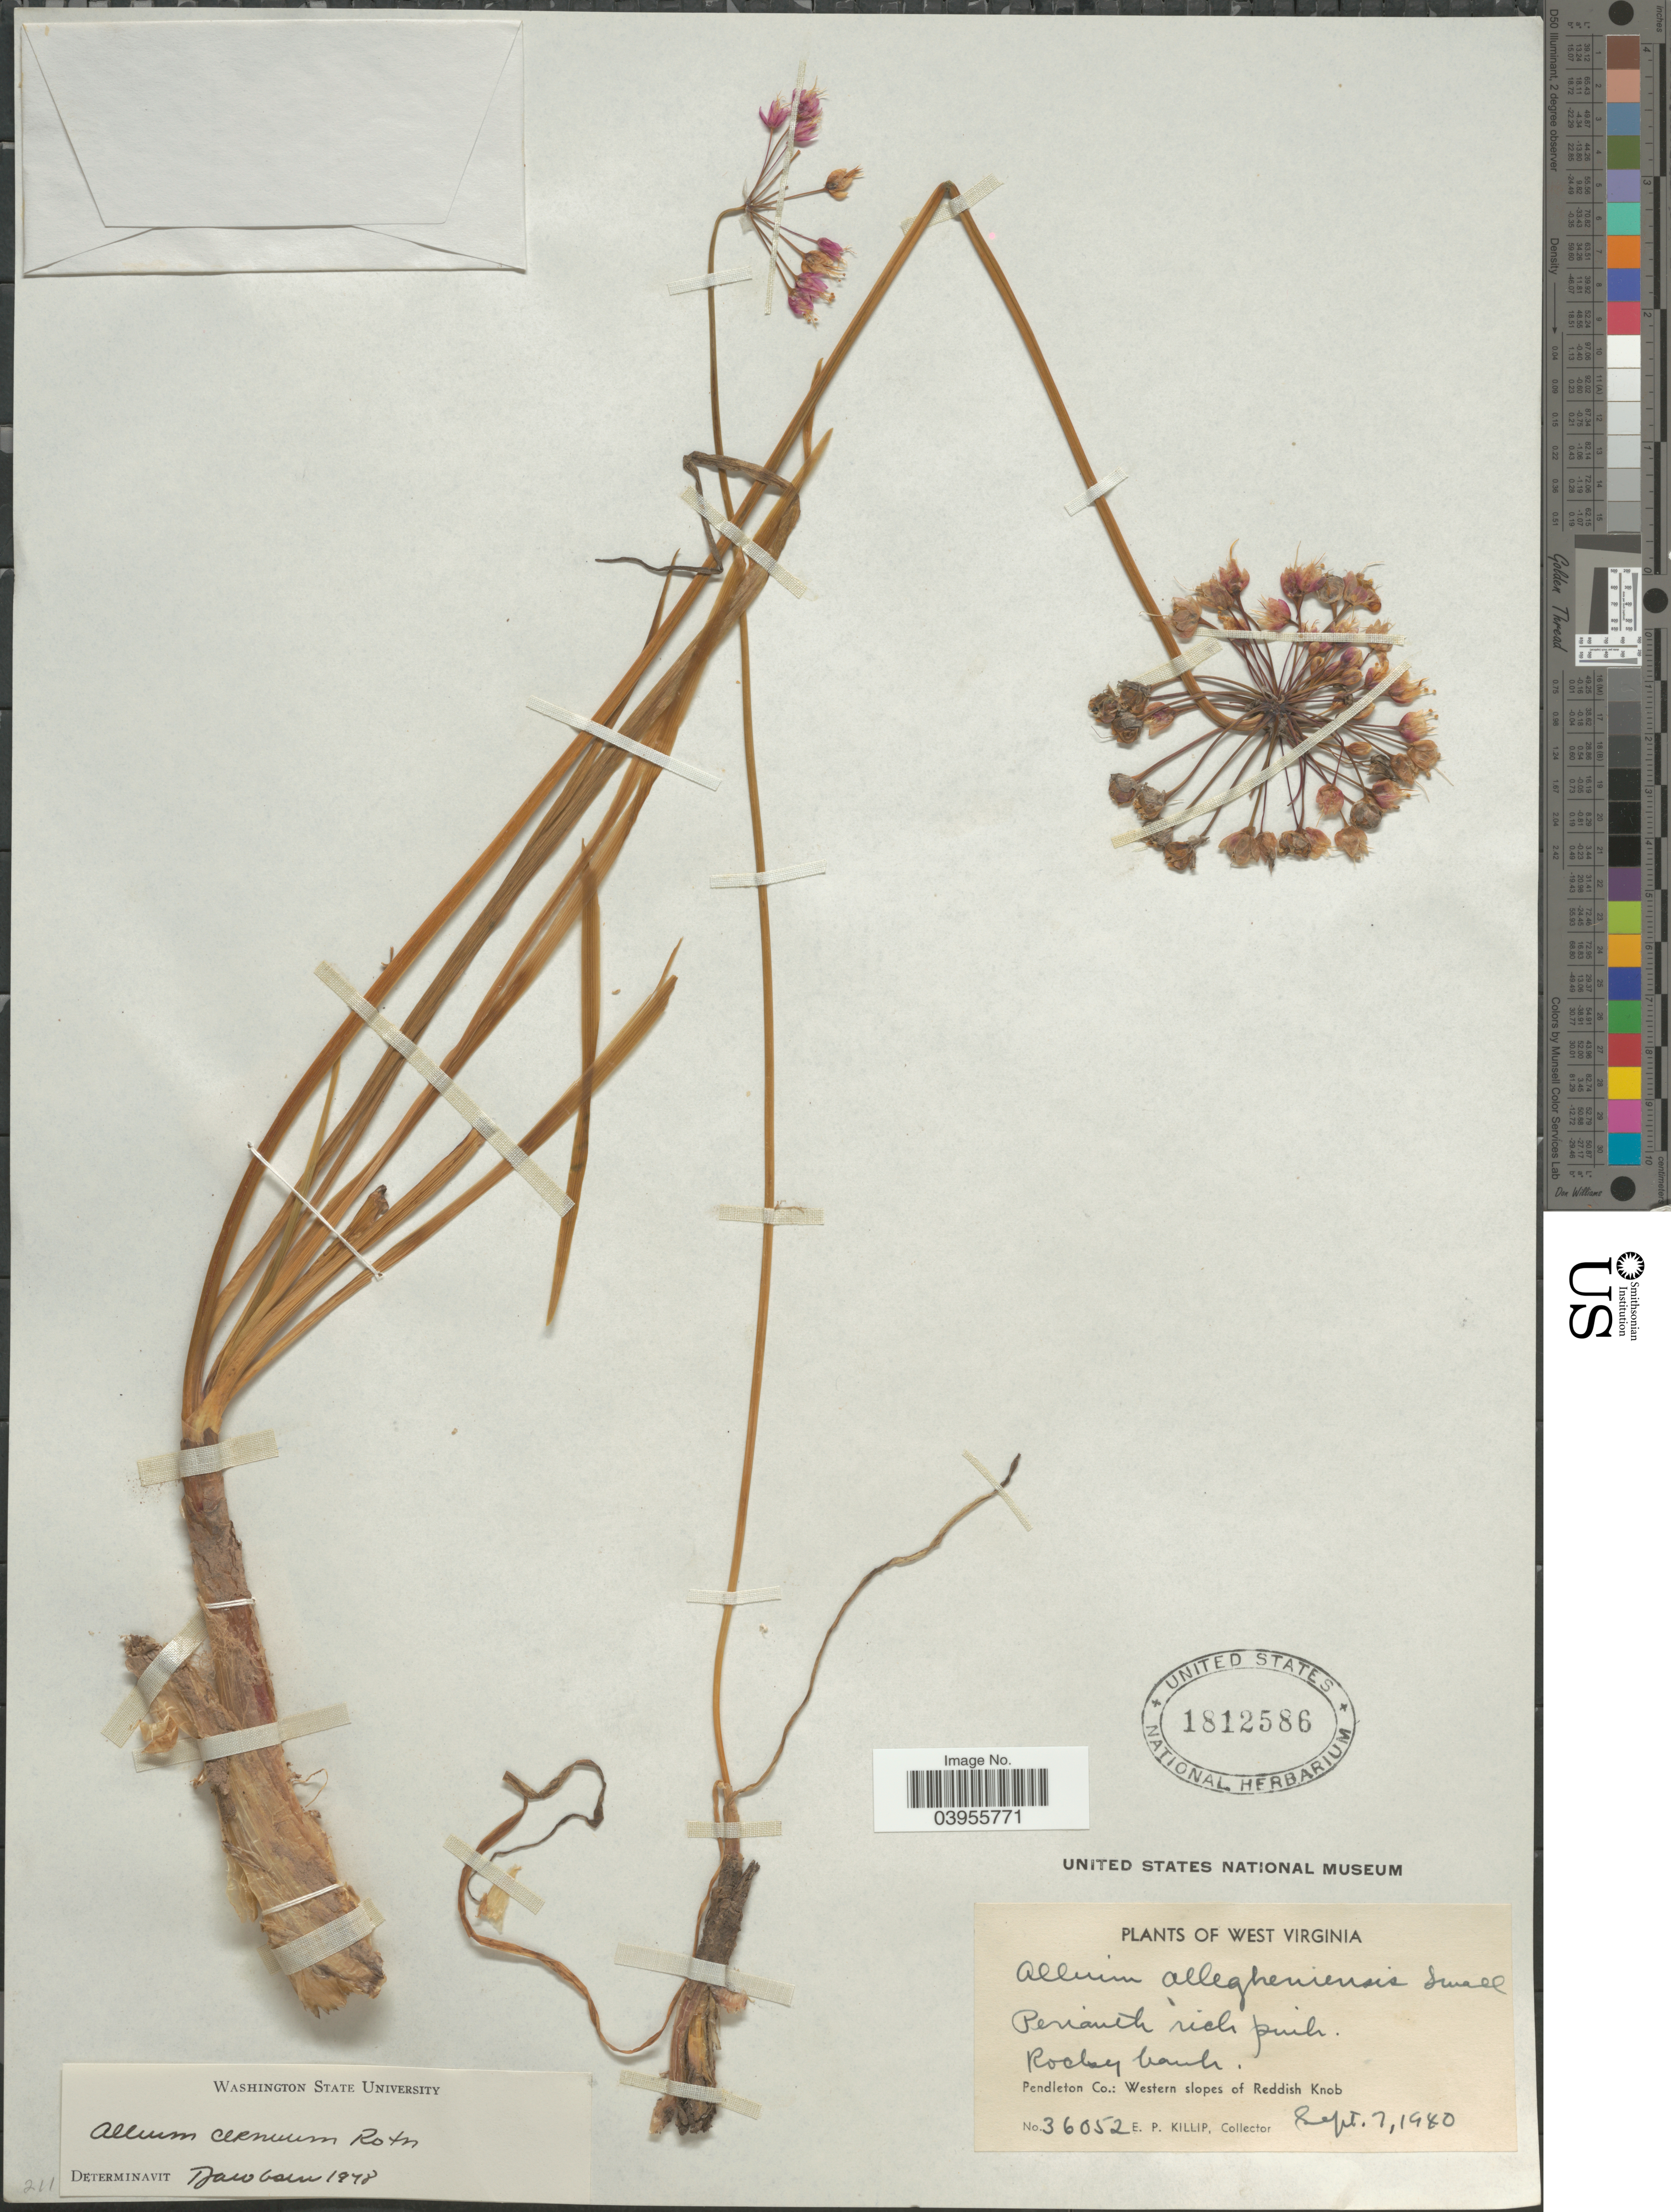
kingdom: Plantae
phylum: Tracheophyta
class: Liliopsida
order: Asparagales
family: Amaryllidaceae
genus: Allium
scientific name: Allium cernuum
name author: Roth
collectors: E. P. Killip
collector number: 36052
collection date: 1980-09-07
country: United States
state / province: West Virginia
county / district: Pendleton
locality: Pendleton Co.: Western slopes of Reddish Knob.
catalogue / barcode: US 1812586